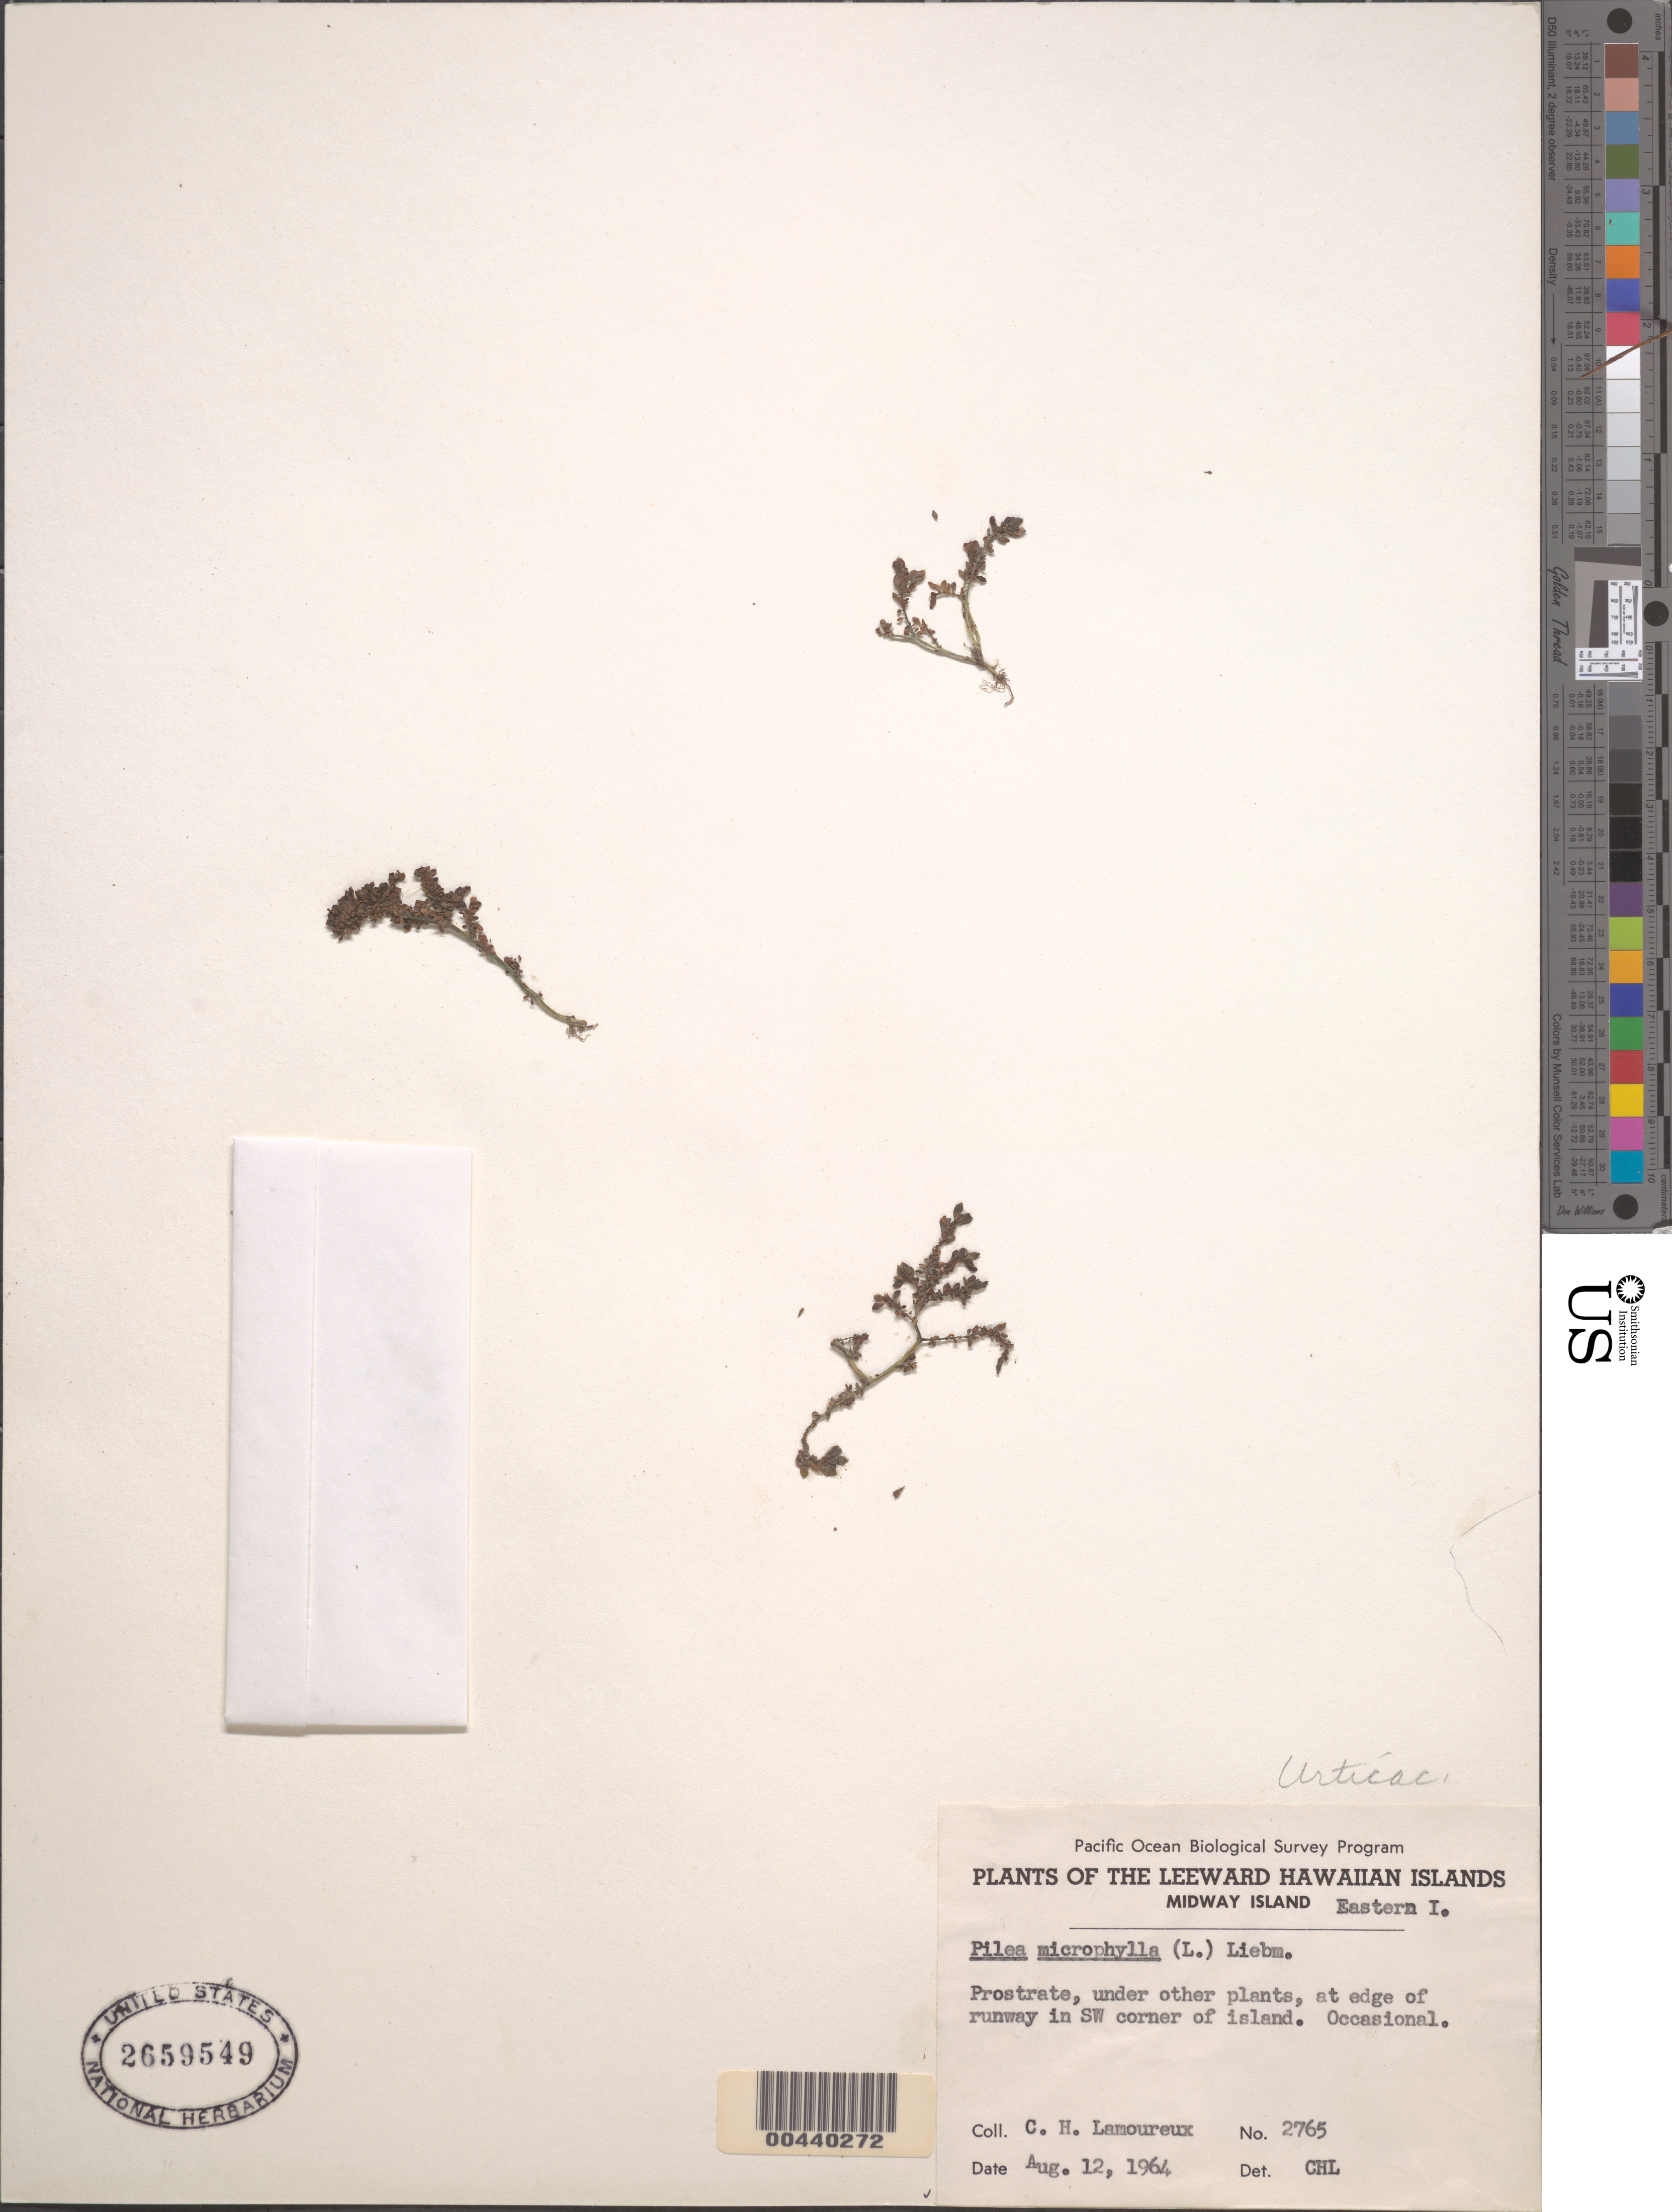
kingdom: Plantae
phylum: Tracheophyta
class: Magnoliopsida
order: Rosales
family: Urticaceae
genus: Pilea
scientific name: Pilea microphylla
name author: (L.) Liebm.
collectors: C. H. Lamoureux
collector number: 2765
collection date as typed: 12 Aug 1964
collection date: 1964-08-12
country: U.S. Administered Pacific Islands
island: Midway Atoll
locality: At edge of runway in SW corner of the island, Eastern Islet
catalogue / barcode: US 2659549